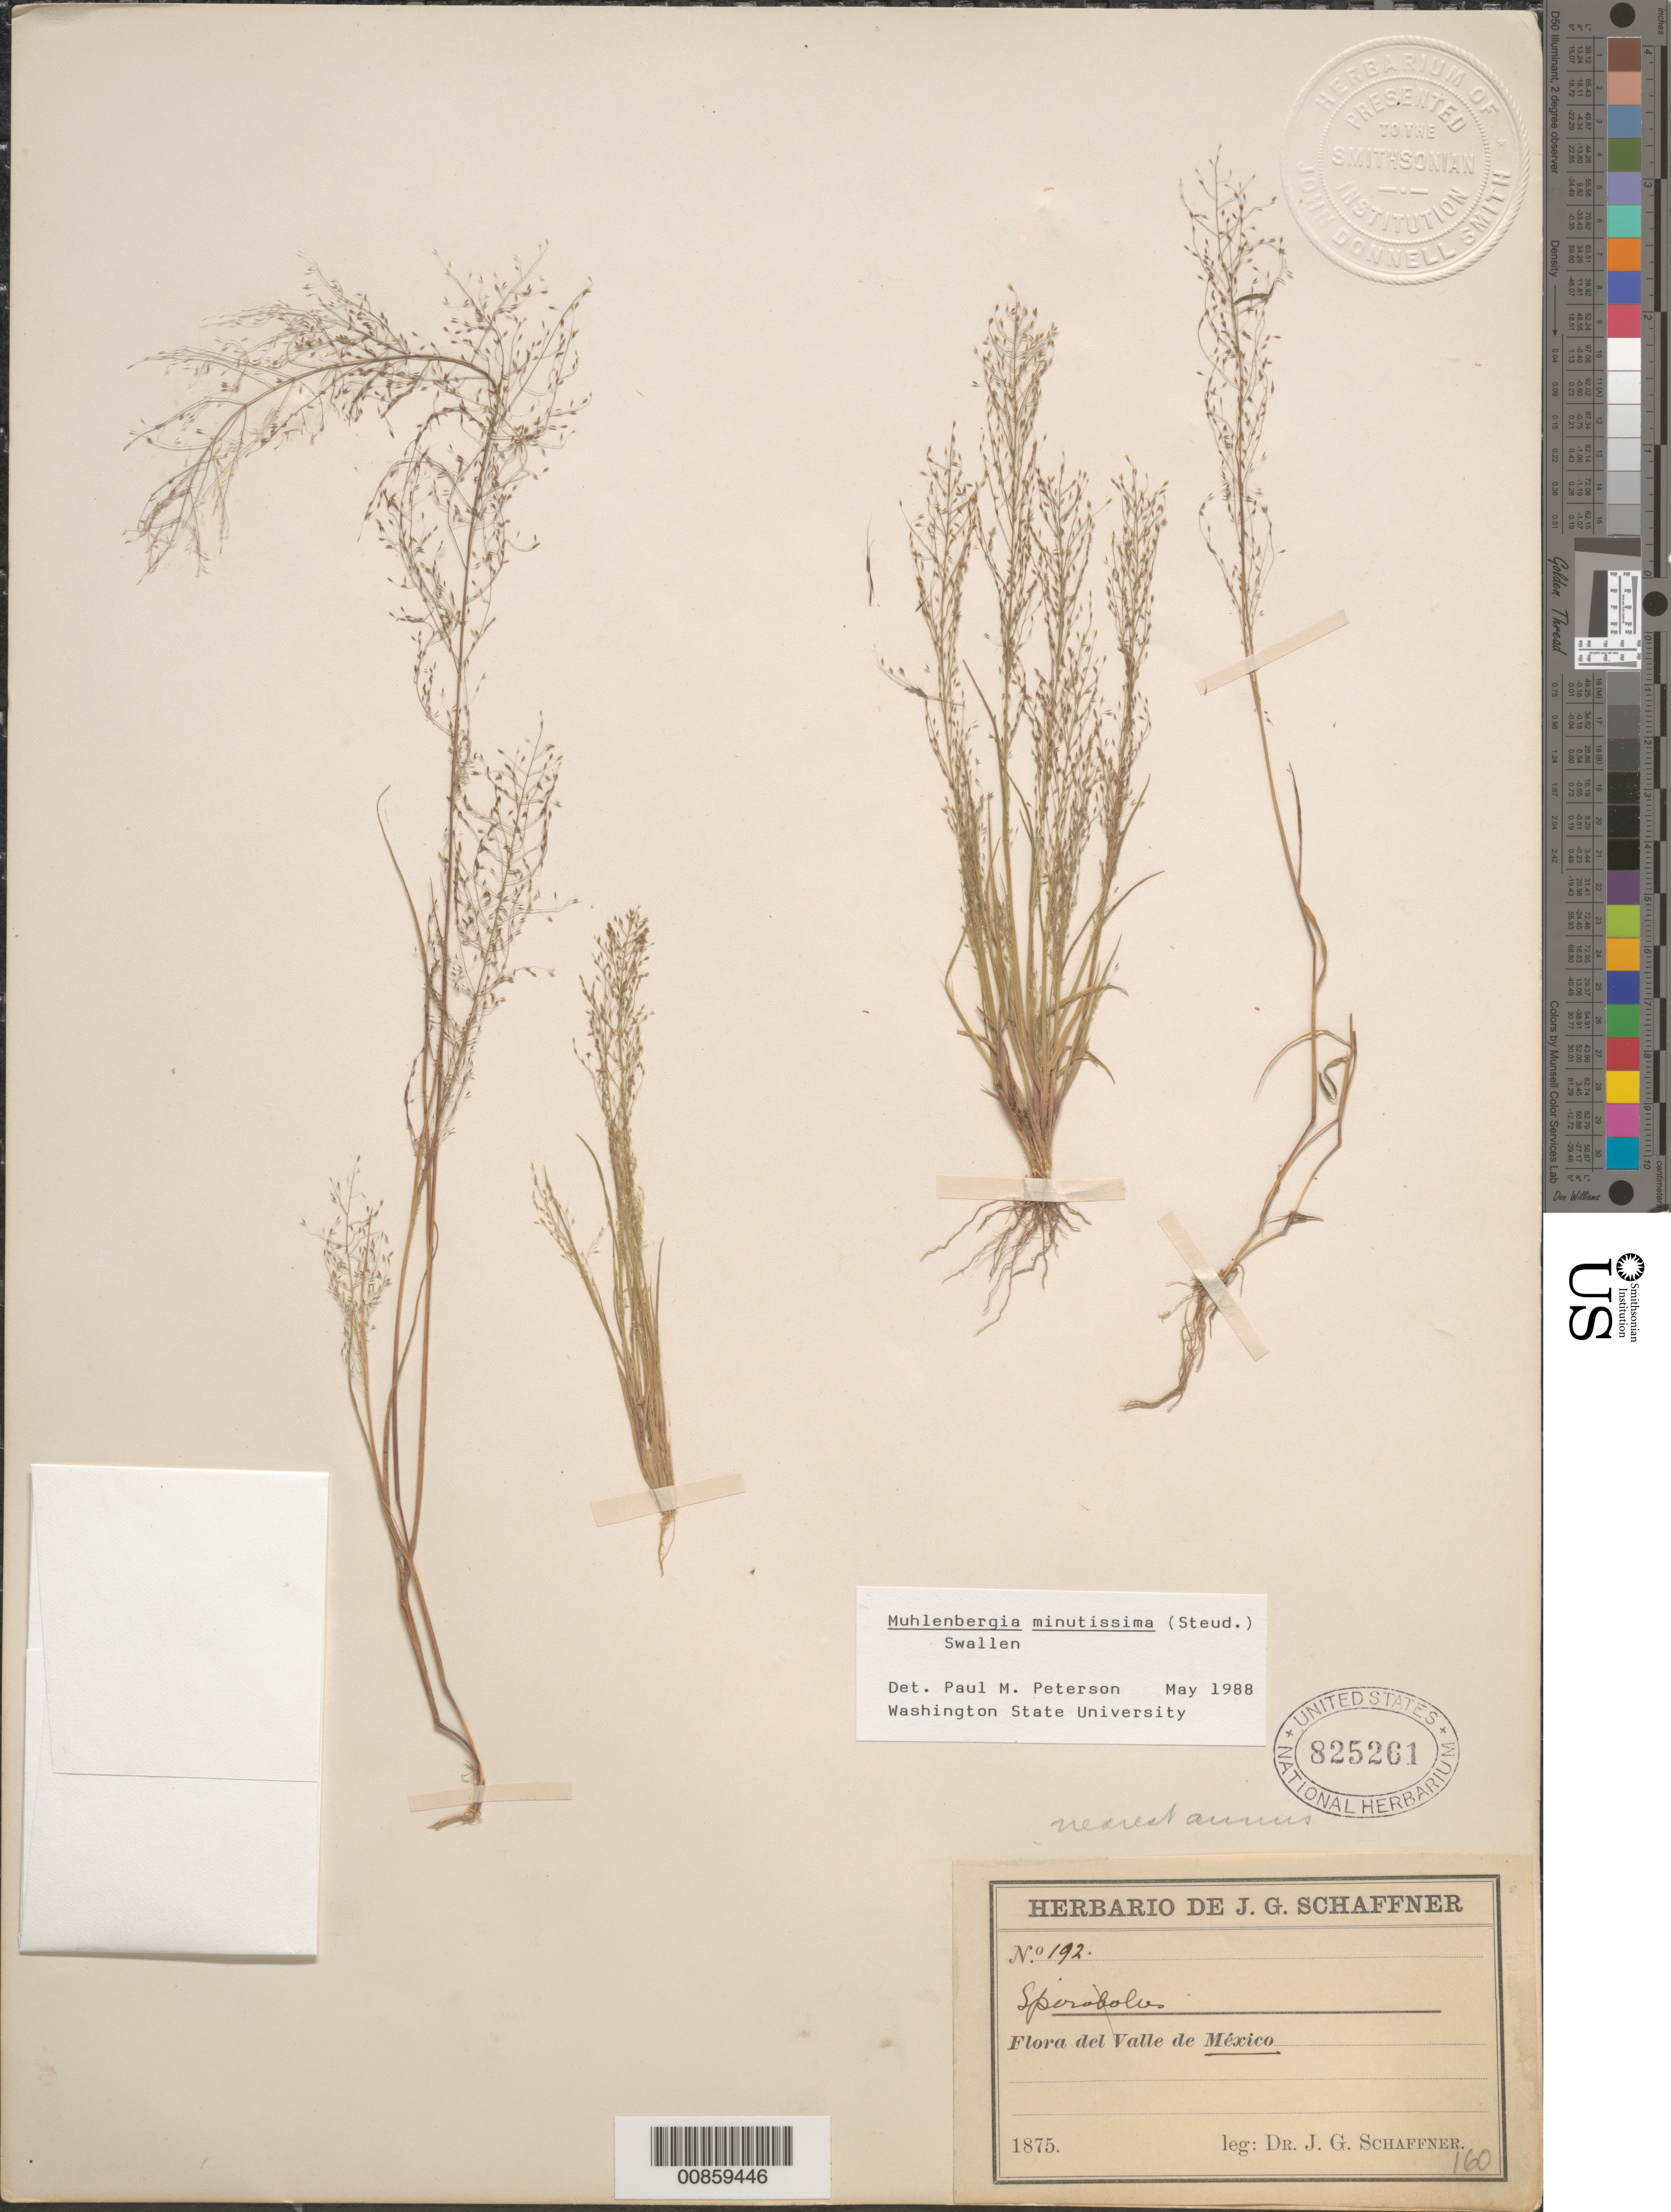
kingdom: Plantae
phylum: Tracheophyta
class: Liliopsida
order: Poales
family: Poaceae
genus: Muhlenbergia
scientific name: Muhlenbergia minutissima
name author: (Steud.) Swallen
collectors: J. G. Schaffner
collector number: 192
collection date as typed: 1875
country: Mexico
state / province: Distrito Federal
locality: Valle de Mexico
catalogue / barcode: US 825261